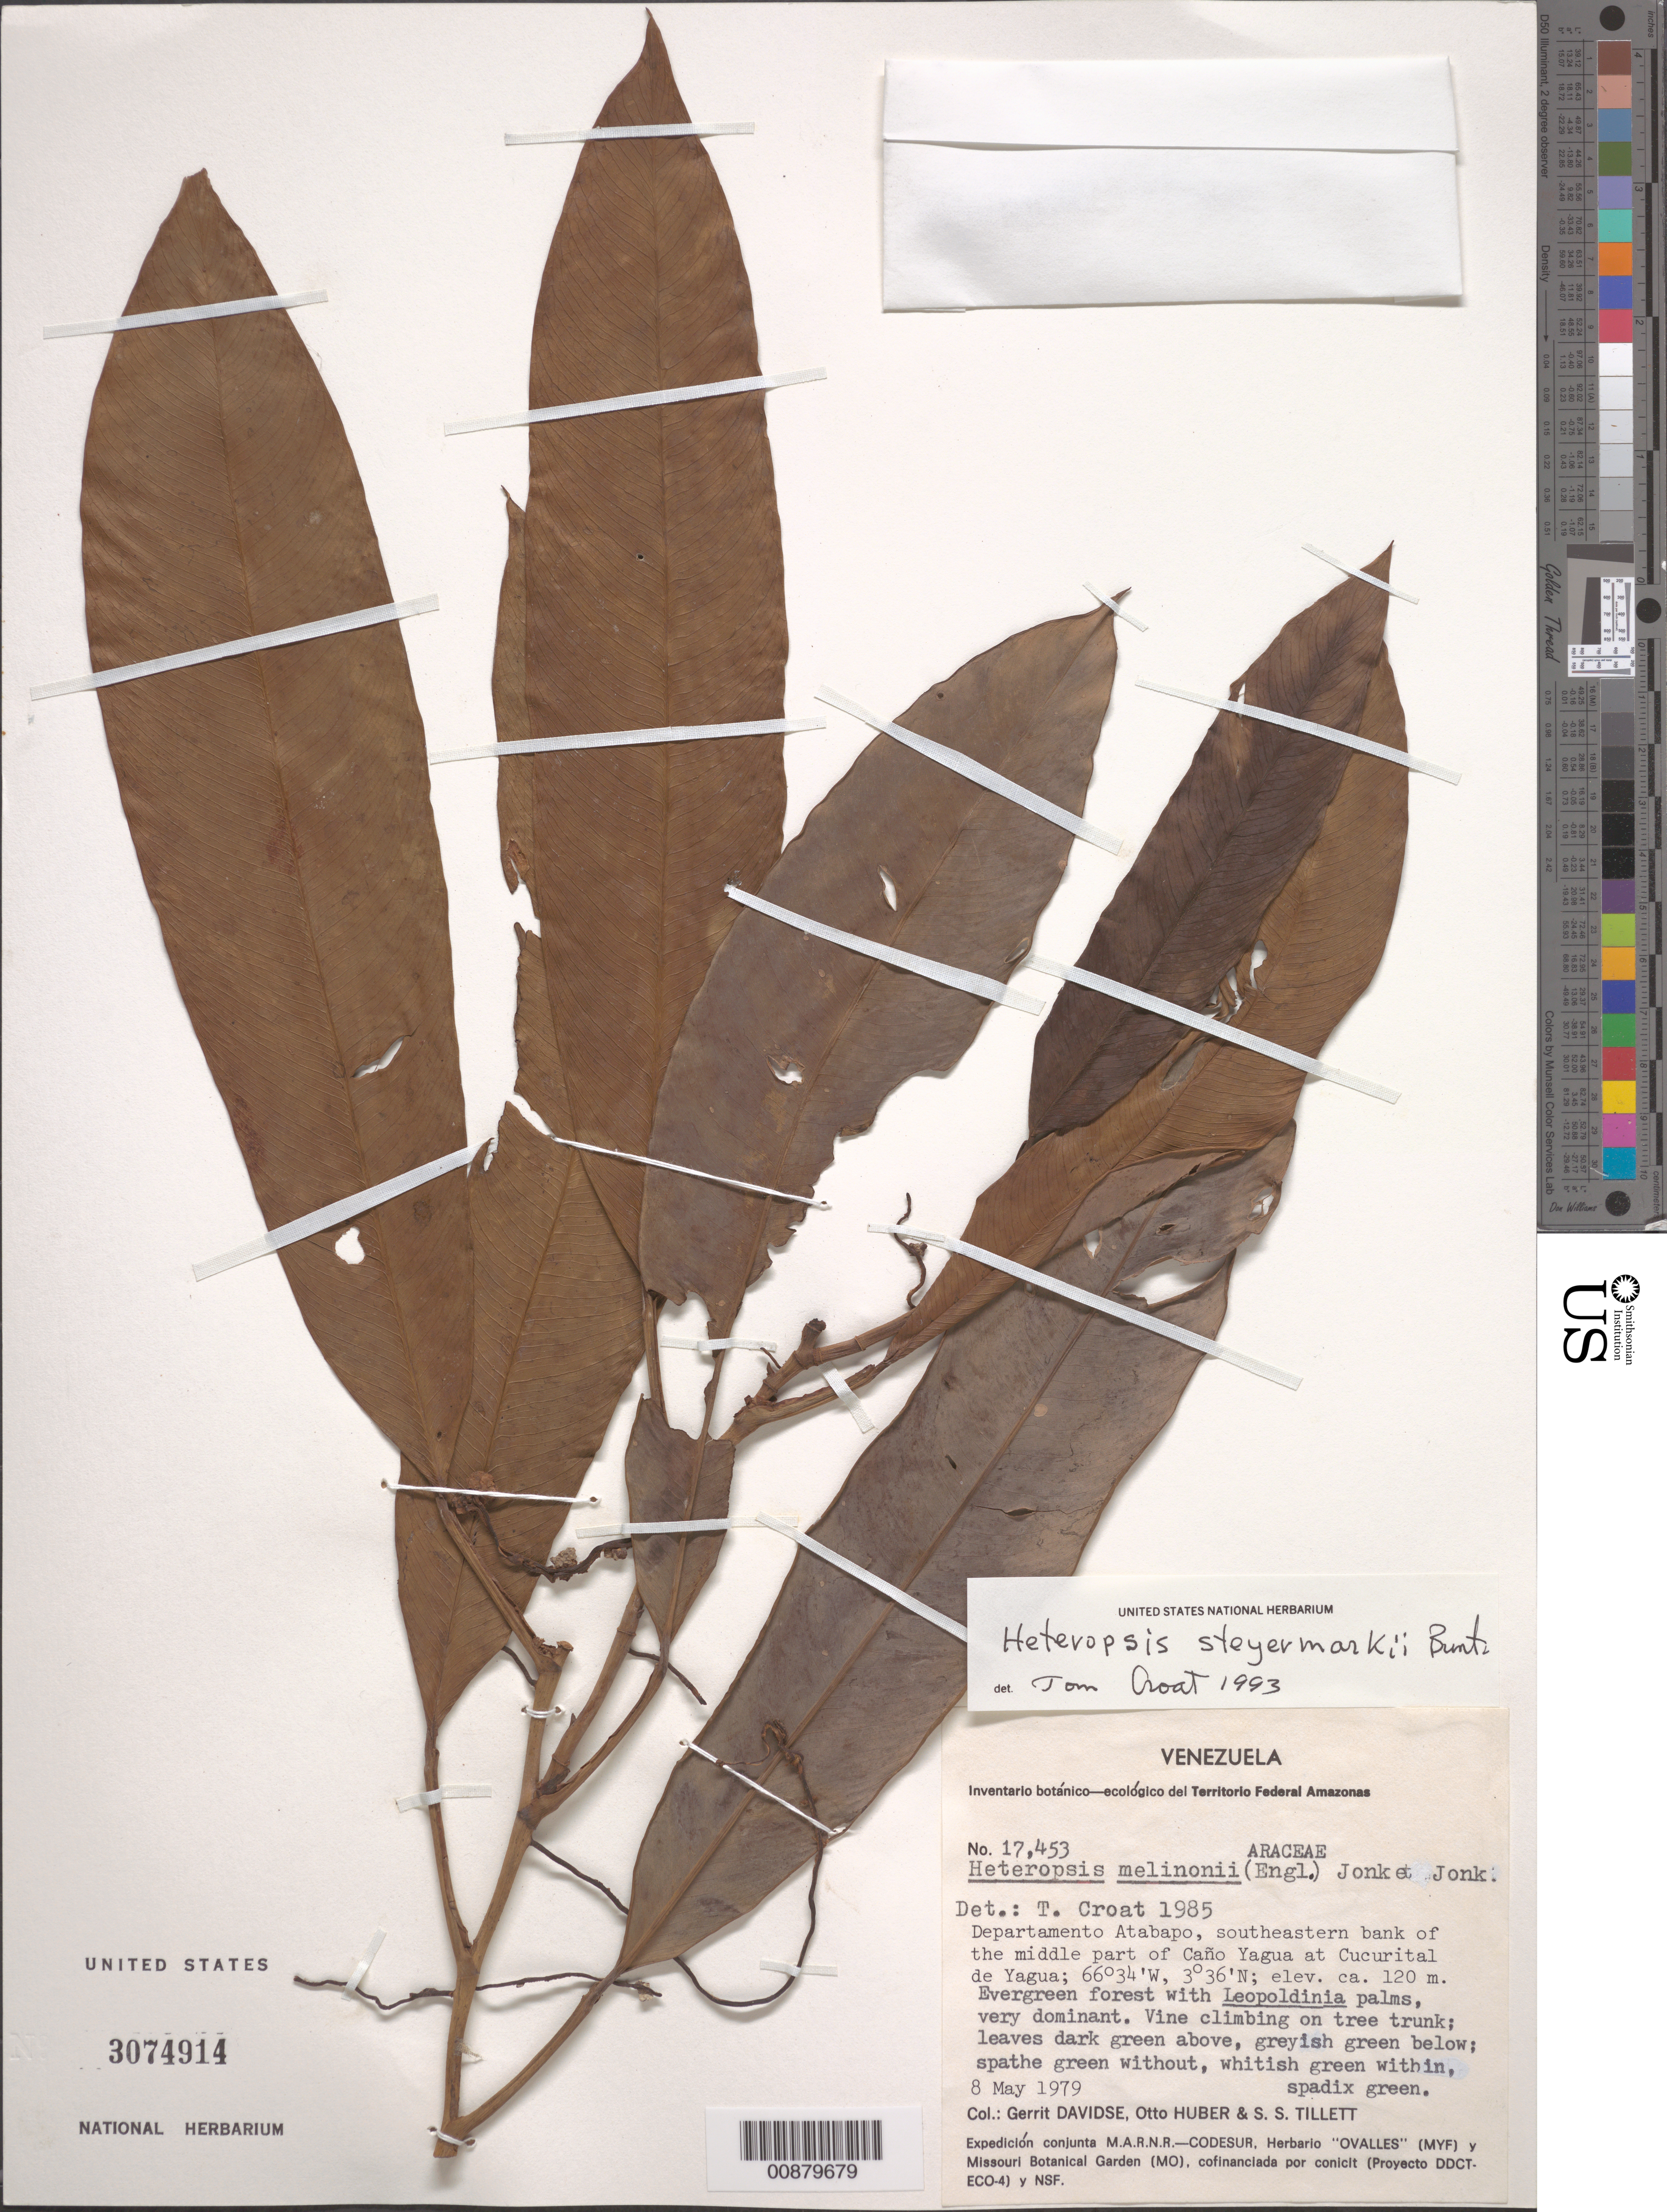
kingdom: Plantae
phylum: Tracheophyta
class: Liliopsida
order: Alismatales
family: Araceae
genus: Heteropsis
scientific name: Heteropsis steyermarkii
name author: G.S. Bunting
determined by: Croat, Thomas B., Missouri Botanical Garden (MO)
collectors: G. Davidse, O. Huber & S. S. Tillett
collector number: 17453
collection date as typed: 8-May-79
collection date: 1979-05-08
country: Venezuela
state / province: Amazonas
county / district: Atabapo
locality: Cucurital de Yagua, SE bank of the middle part of Caño Yagua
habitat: Evergreen forest with Leopoldinia palms, climbing on tree trunk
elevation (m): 120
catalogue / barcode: US 3074914